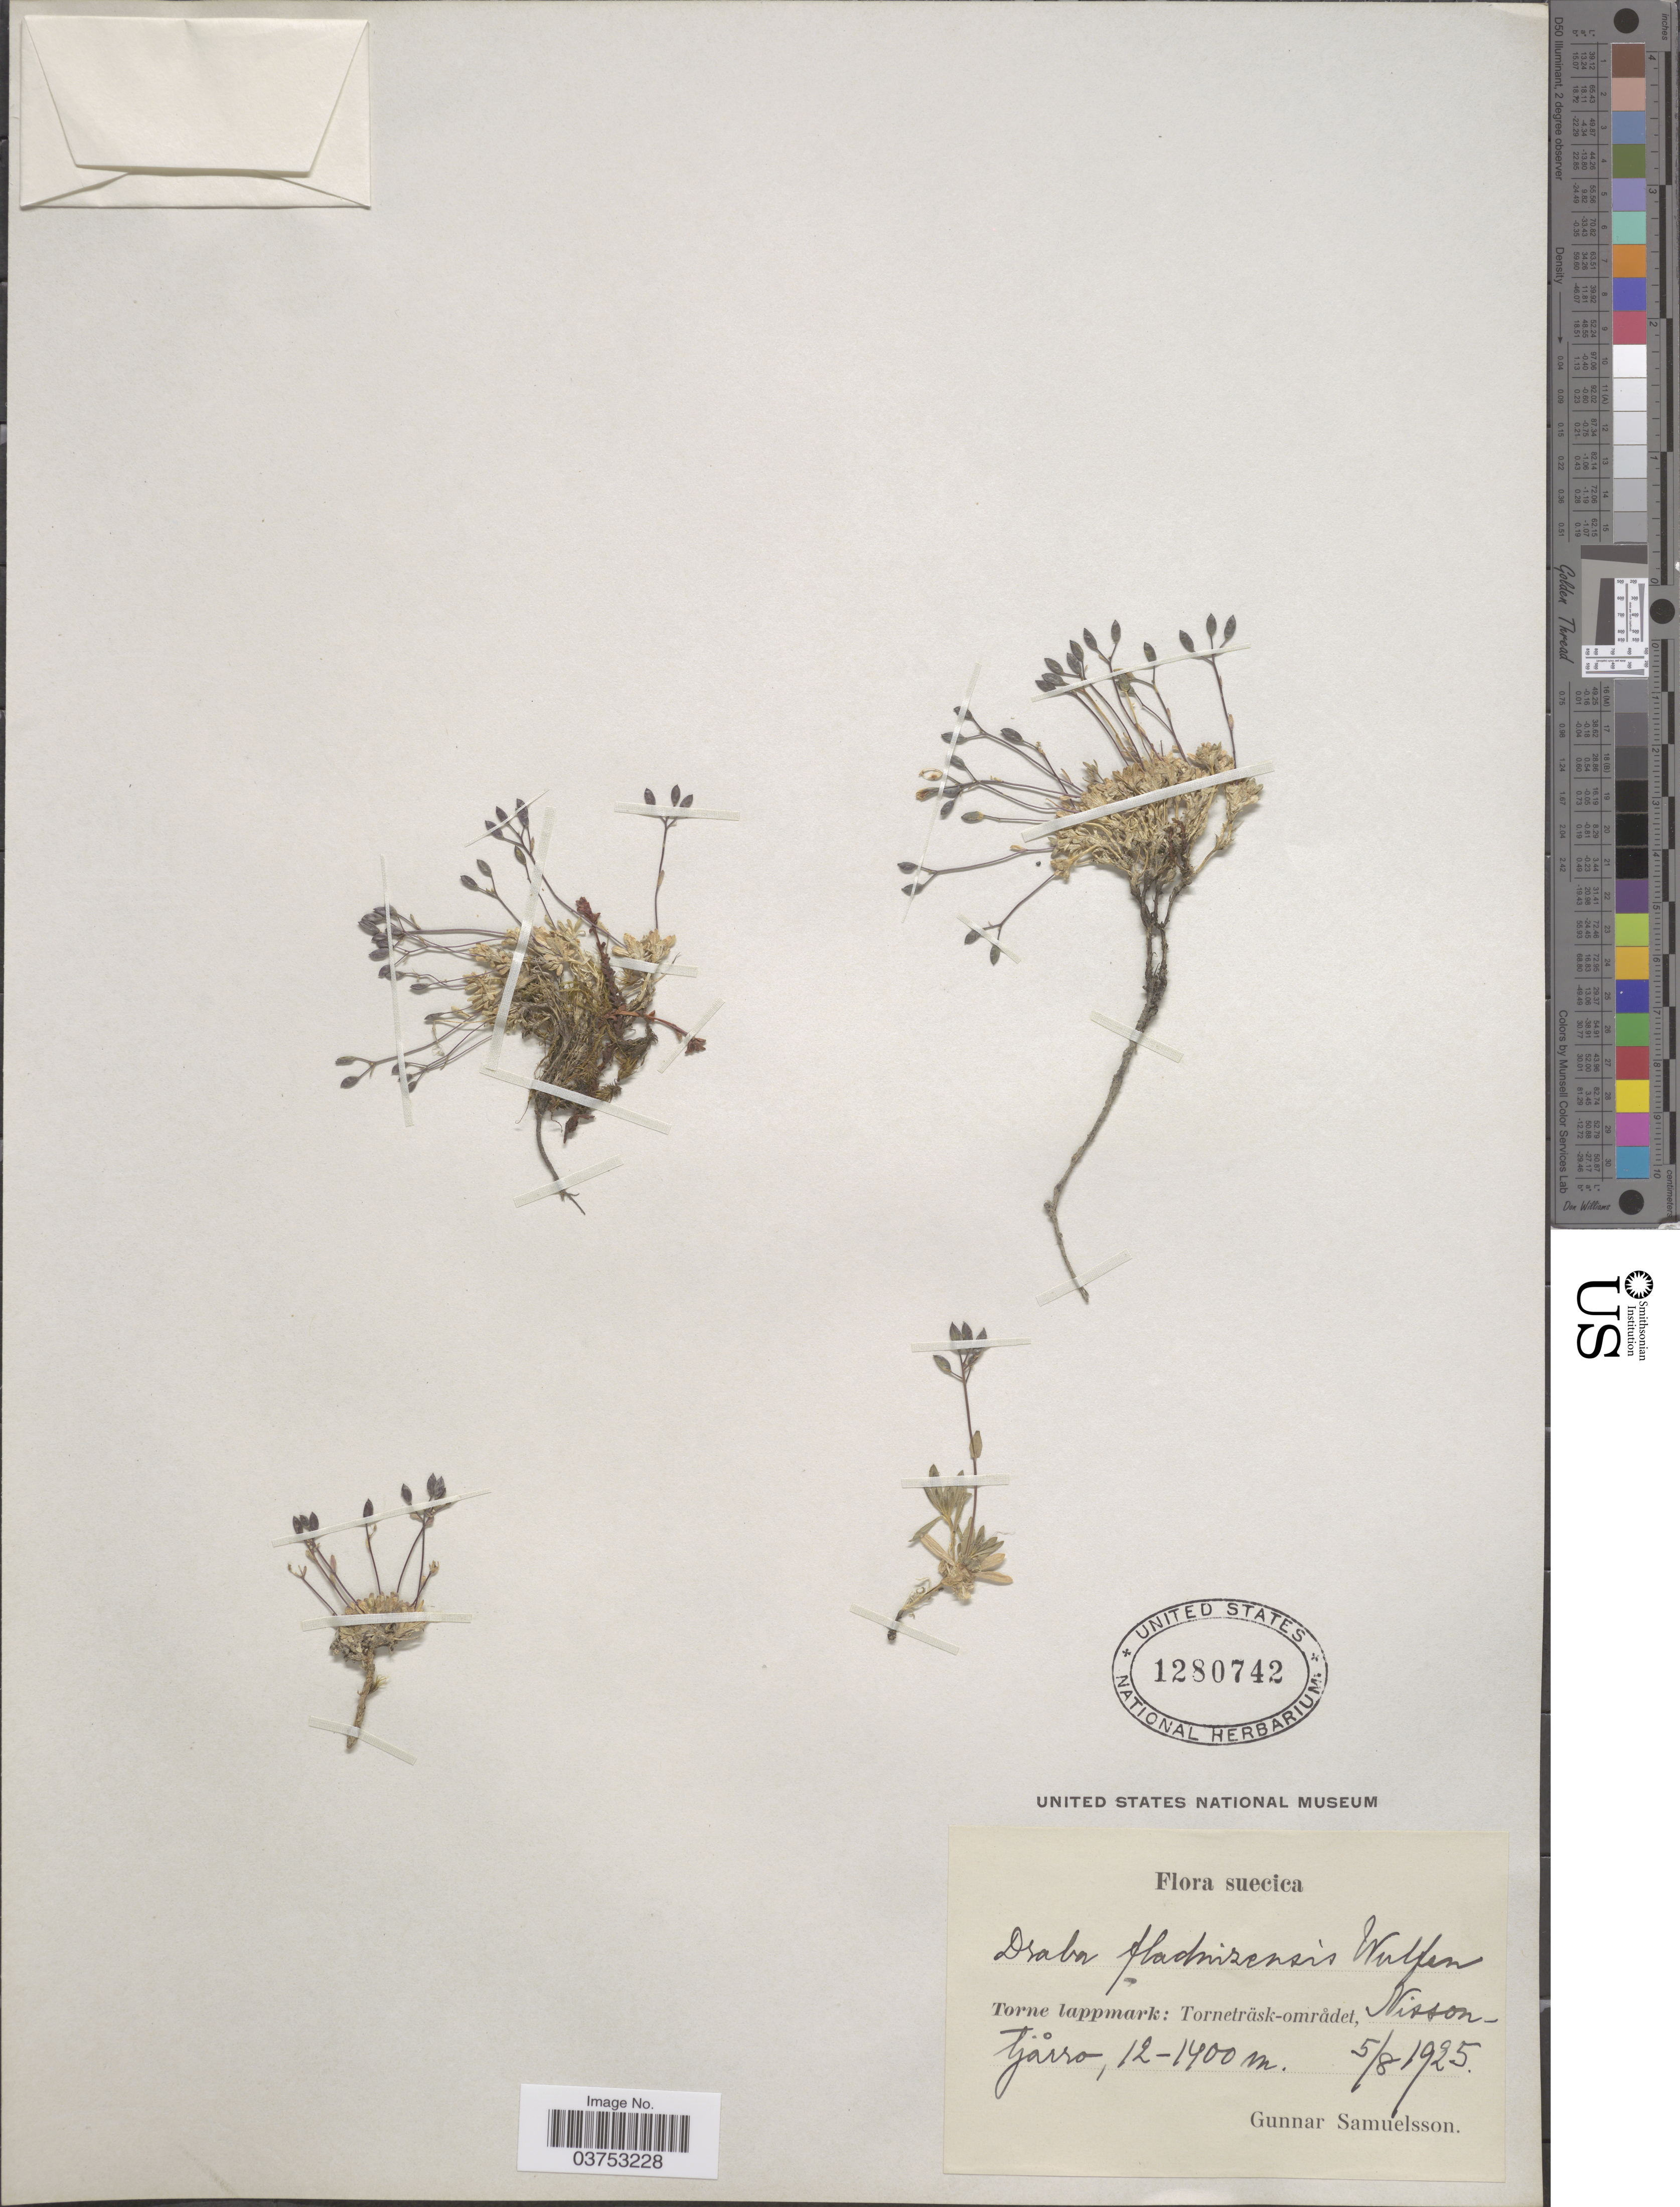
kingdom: Plantae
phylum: Tracheophyta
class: Magnoliopsida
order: Brassicales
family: Brassicaceae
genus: Draba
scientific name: Draba fladnizensis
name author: Wulfen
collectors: G. Samuelsson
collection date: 1925-08-05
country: Sweden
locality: Suecica. Torne lappmark: Torneträsk-området, Nissontjårro.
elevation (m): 1200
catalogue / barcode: US 1280742